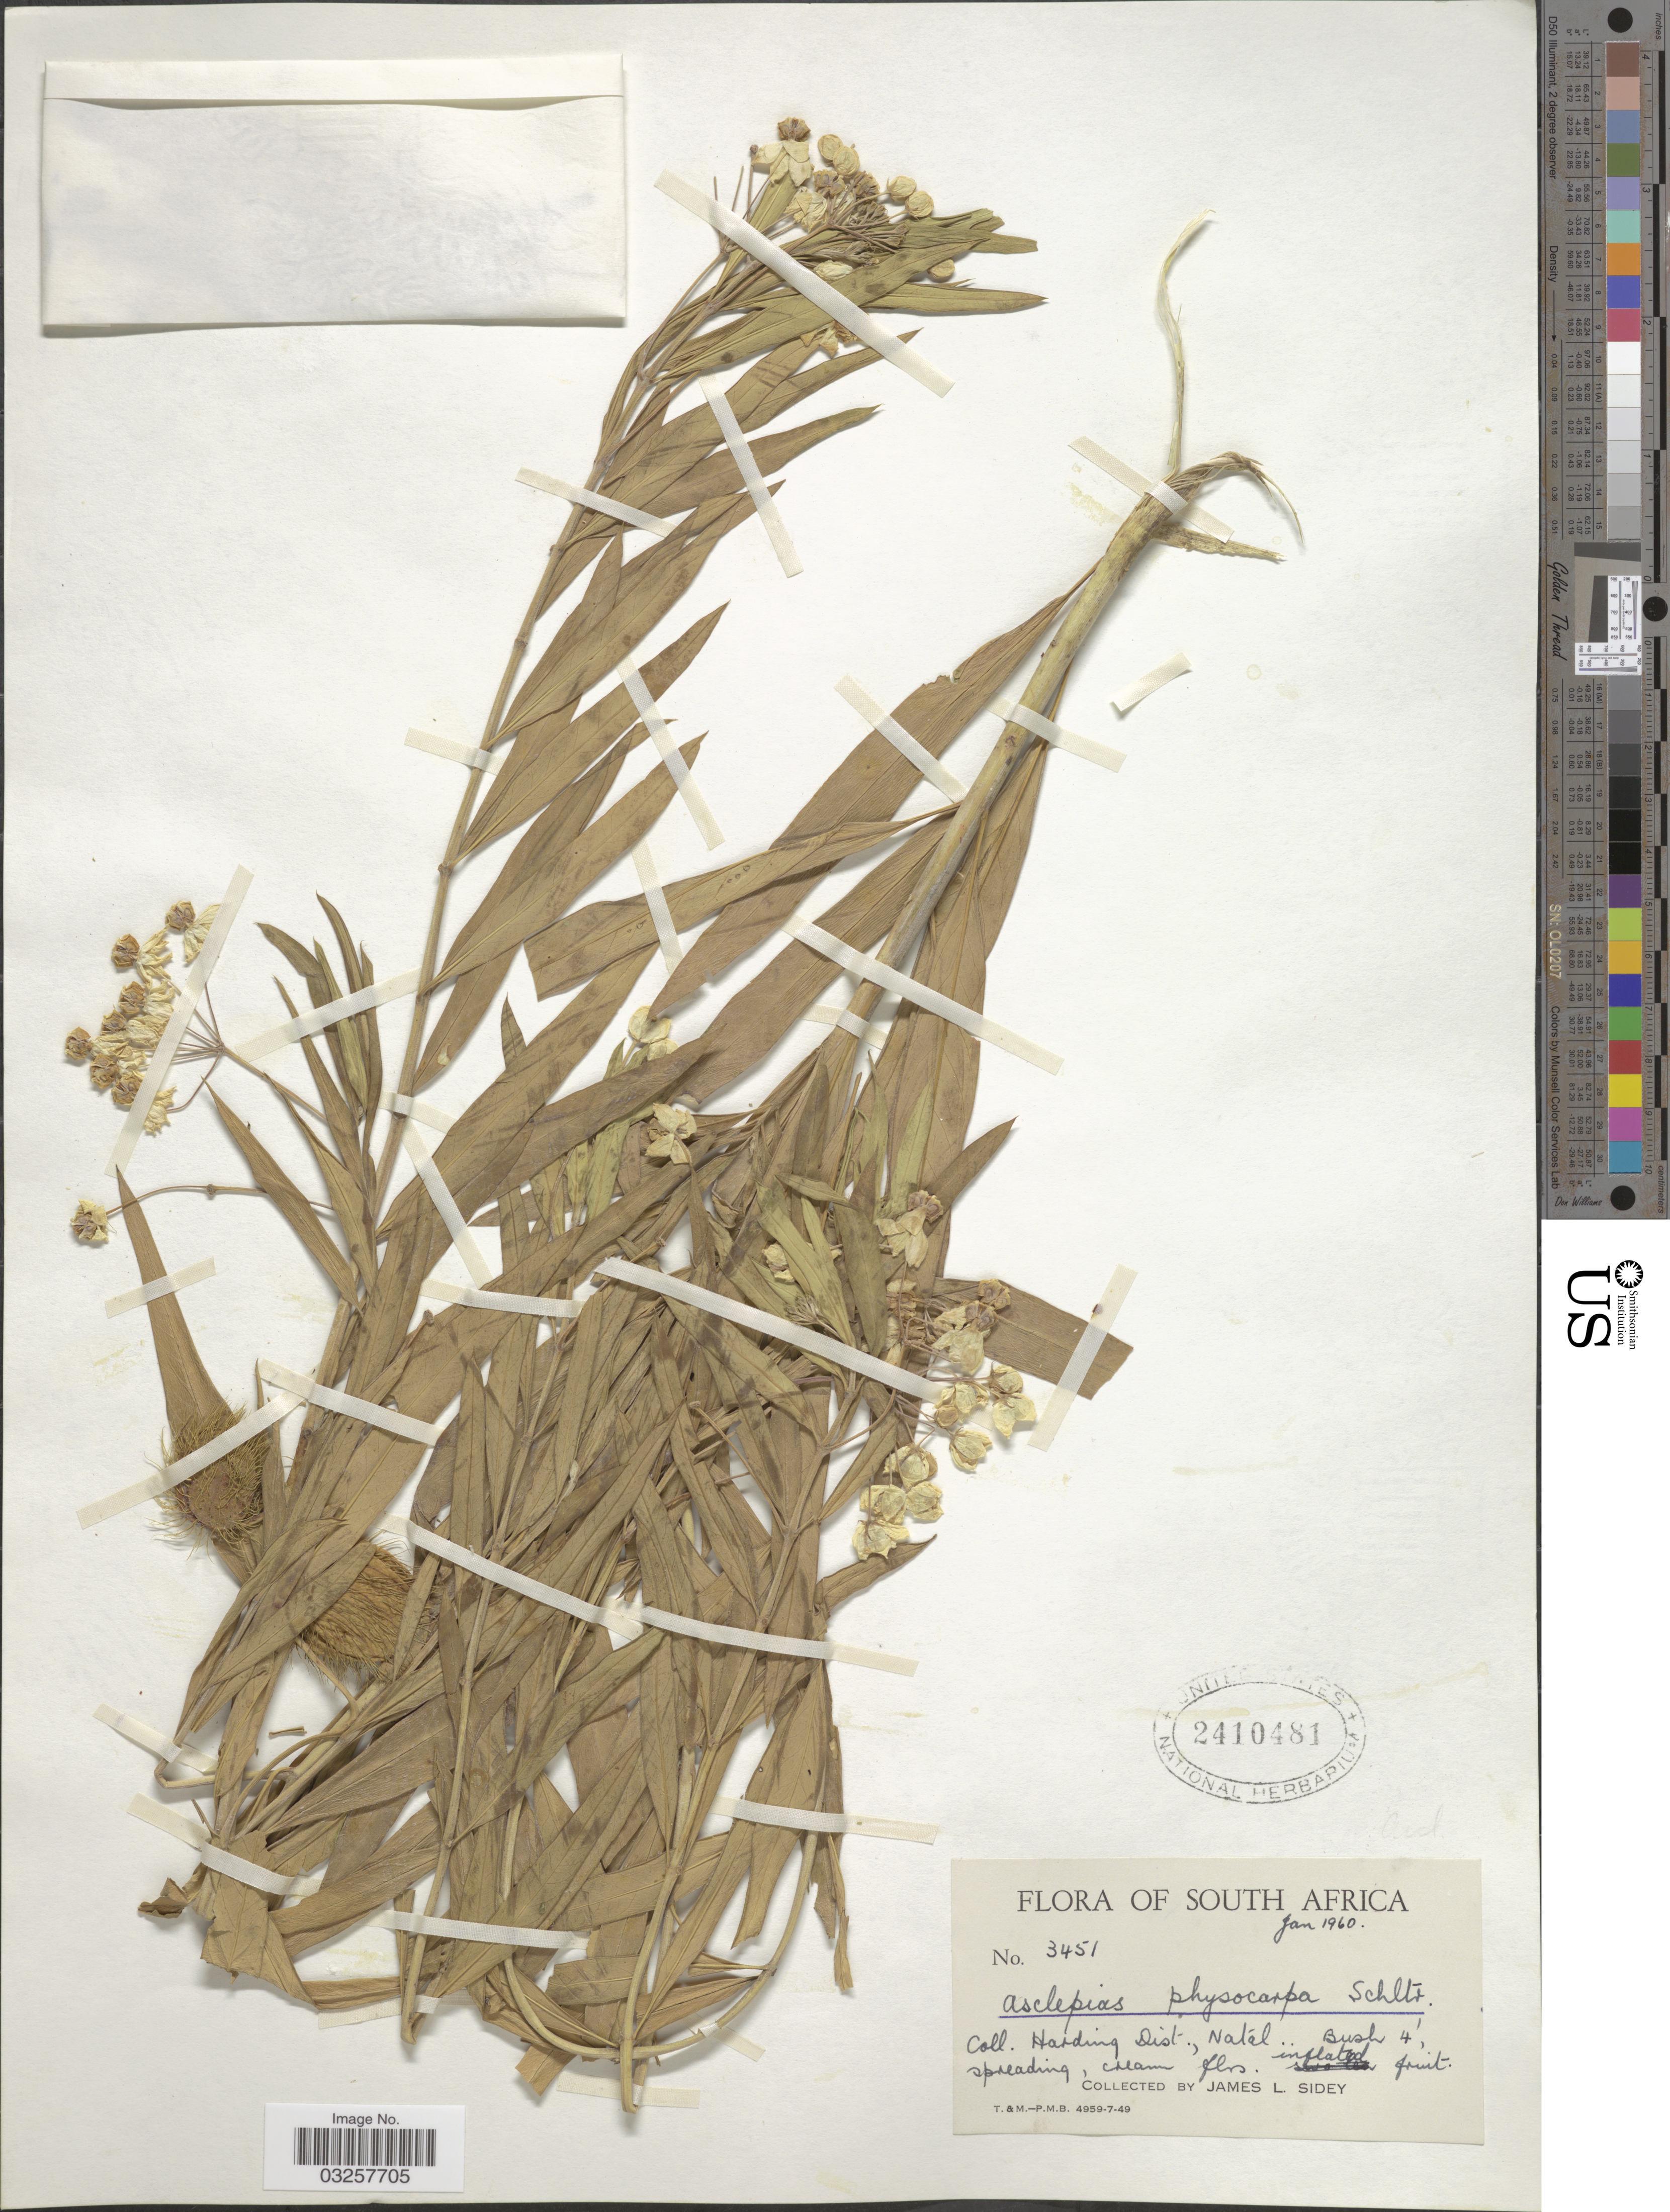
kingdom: Plantae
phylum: Tracheophyta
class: Magnoliopsida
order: Gentianales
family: Apocynaceae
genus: Asclepias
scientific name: Asclepias physocarpa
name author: (E. Mey.) Schltr.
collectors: J. L. Sidey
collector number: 3451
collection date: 1960-01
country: South Africa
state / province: KwaZulu-Natal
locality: Harding Dist., Natal.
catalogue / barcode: US 2410481